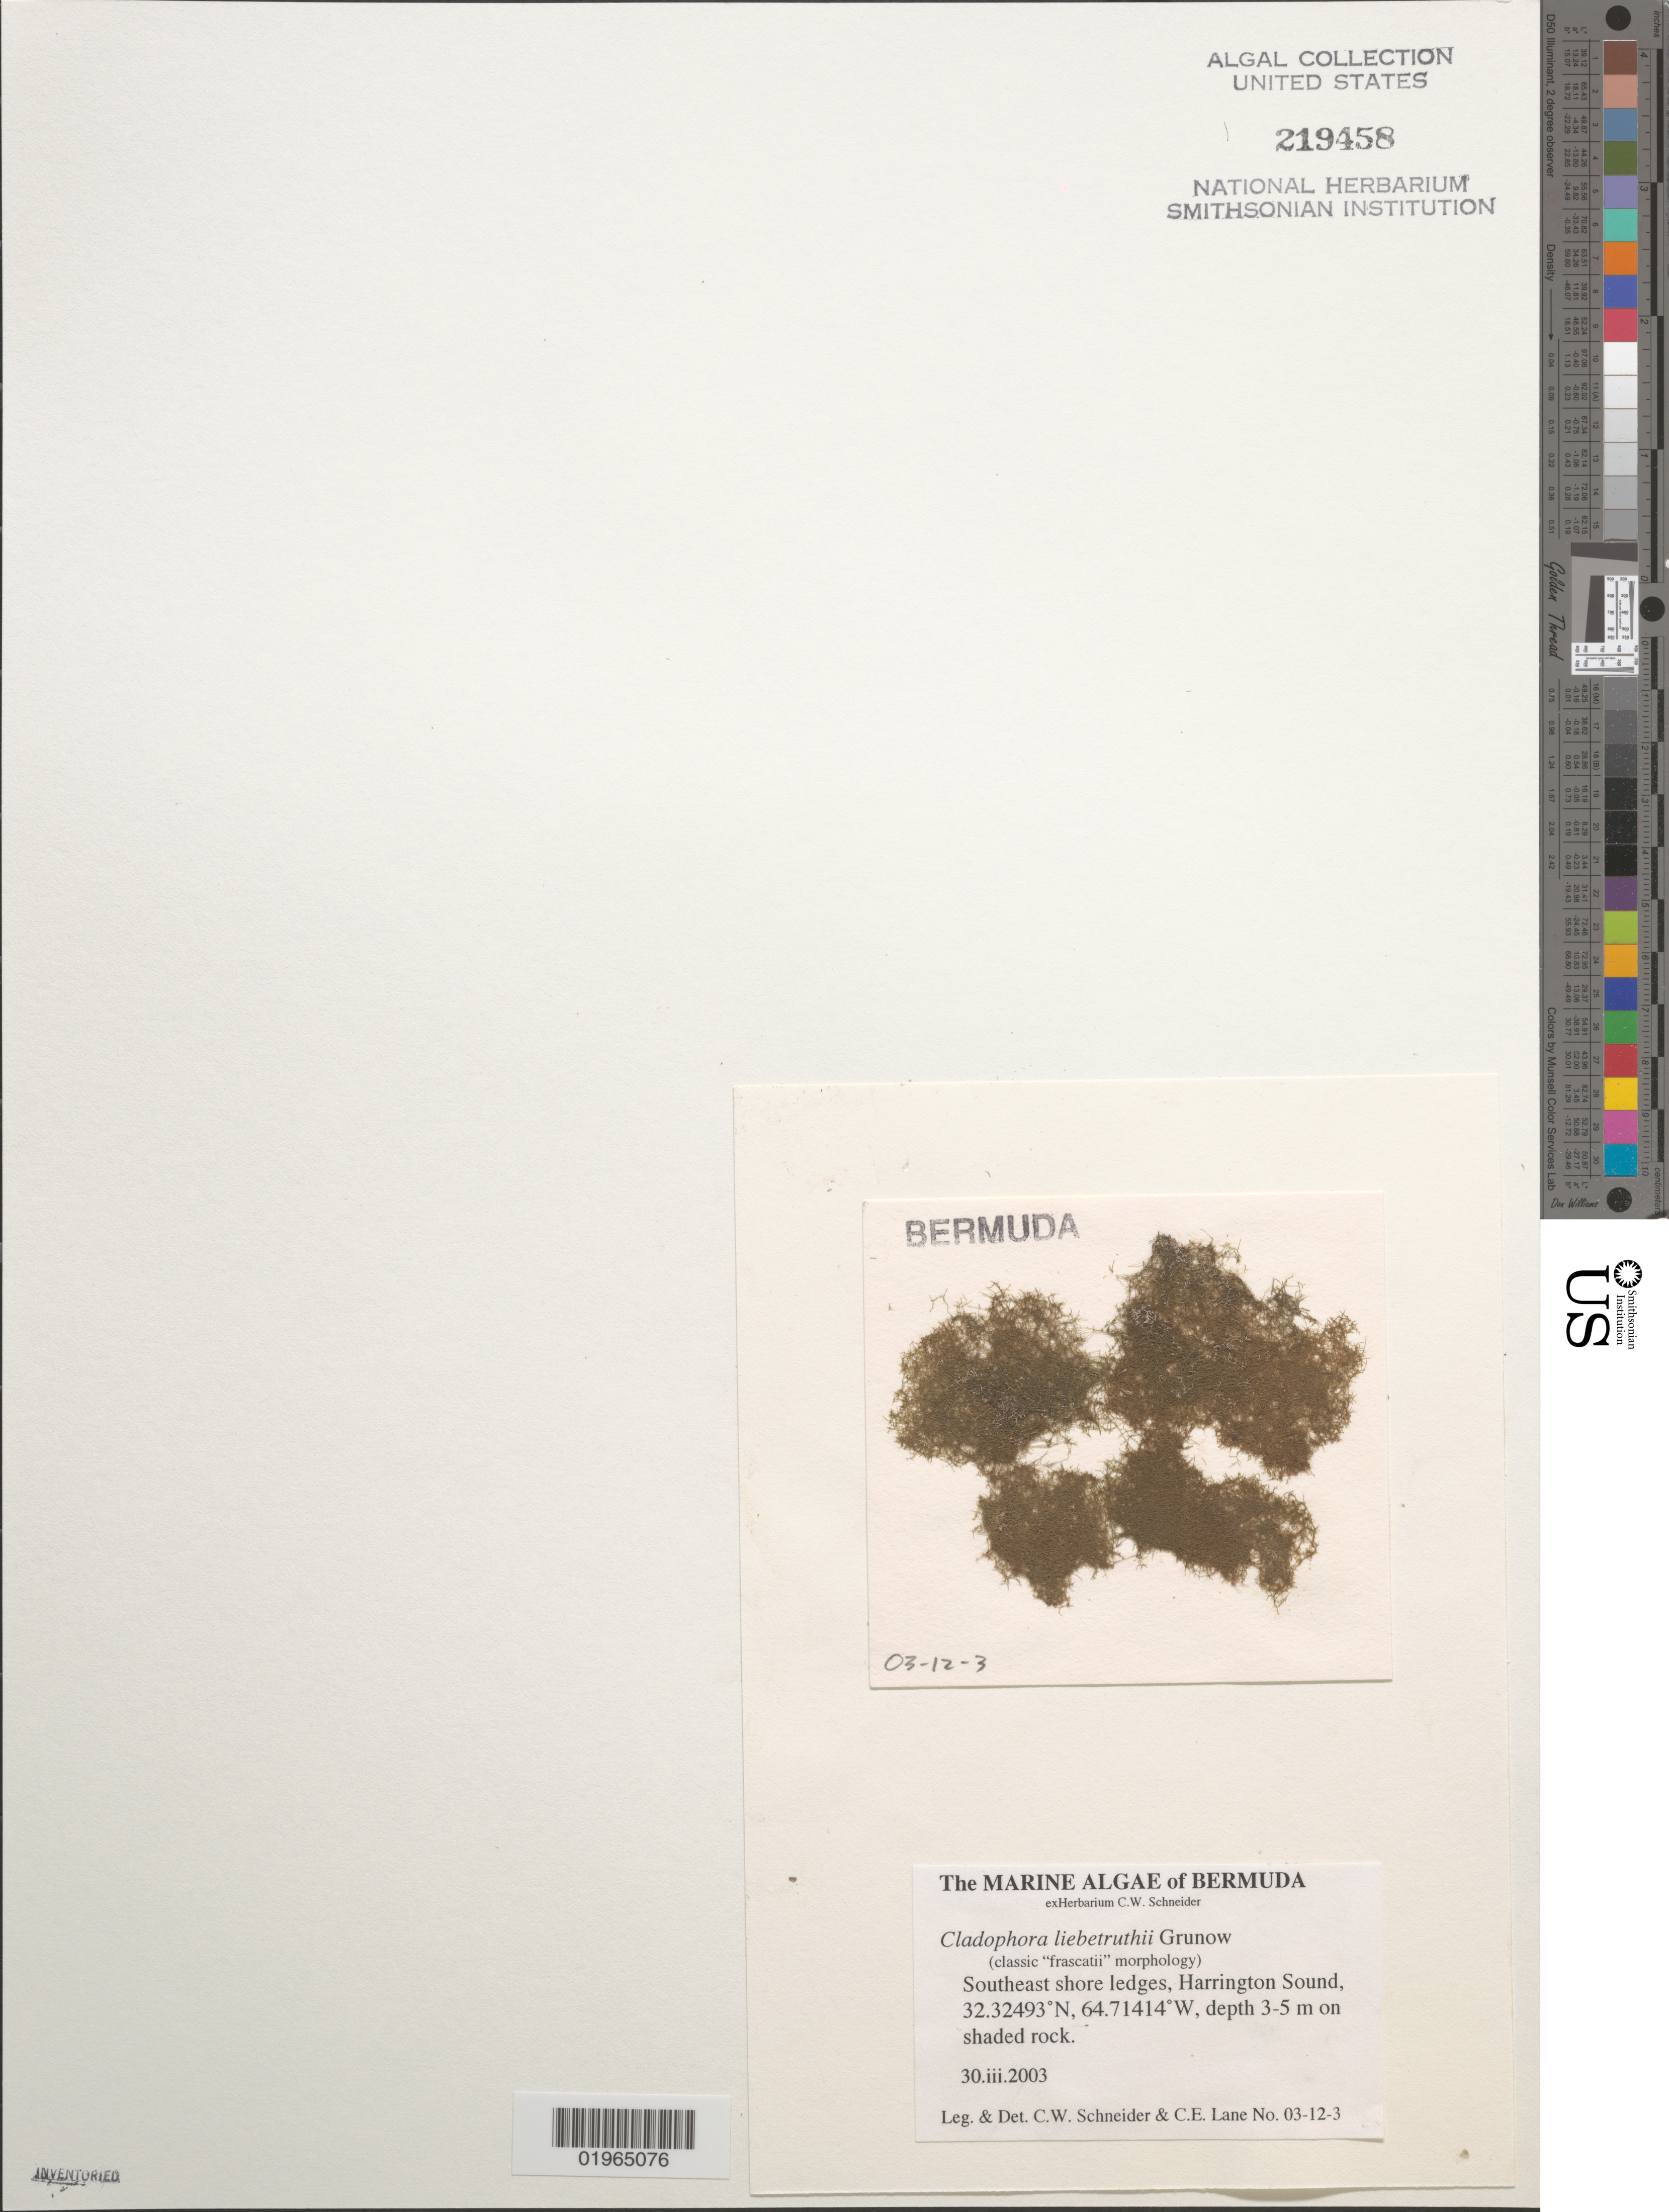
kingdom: Plantae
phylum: Chlorophyta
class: Ulvophyceae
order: Cladophorales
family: Cladophoraceae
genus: Cladophora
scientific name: Cladophora liebetruthii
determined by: Schneider, C. W.; Lane, C. E.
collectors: C. W. Schneider & C. E. Lane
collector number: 03-12-3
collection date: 2003-03-30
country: Bermuda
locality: Southeast shore ledges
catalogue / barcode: US 219458